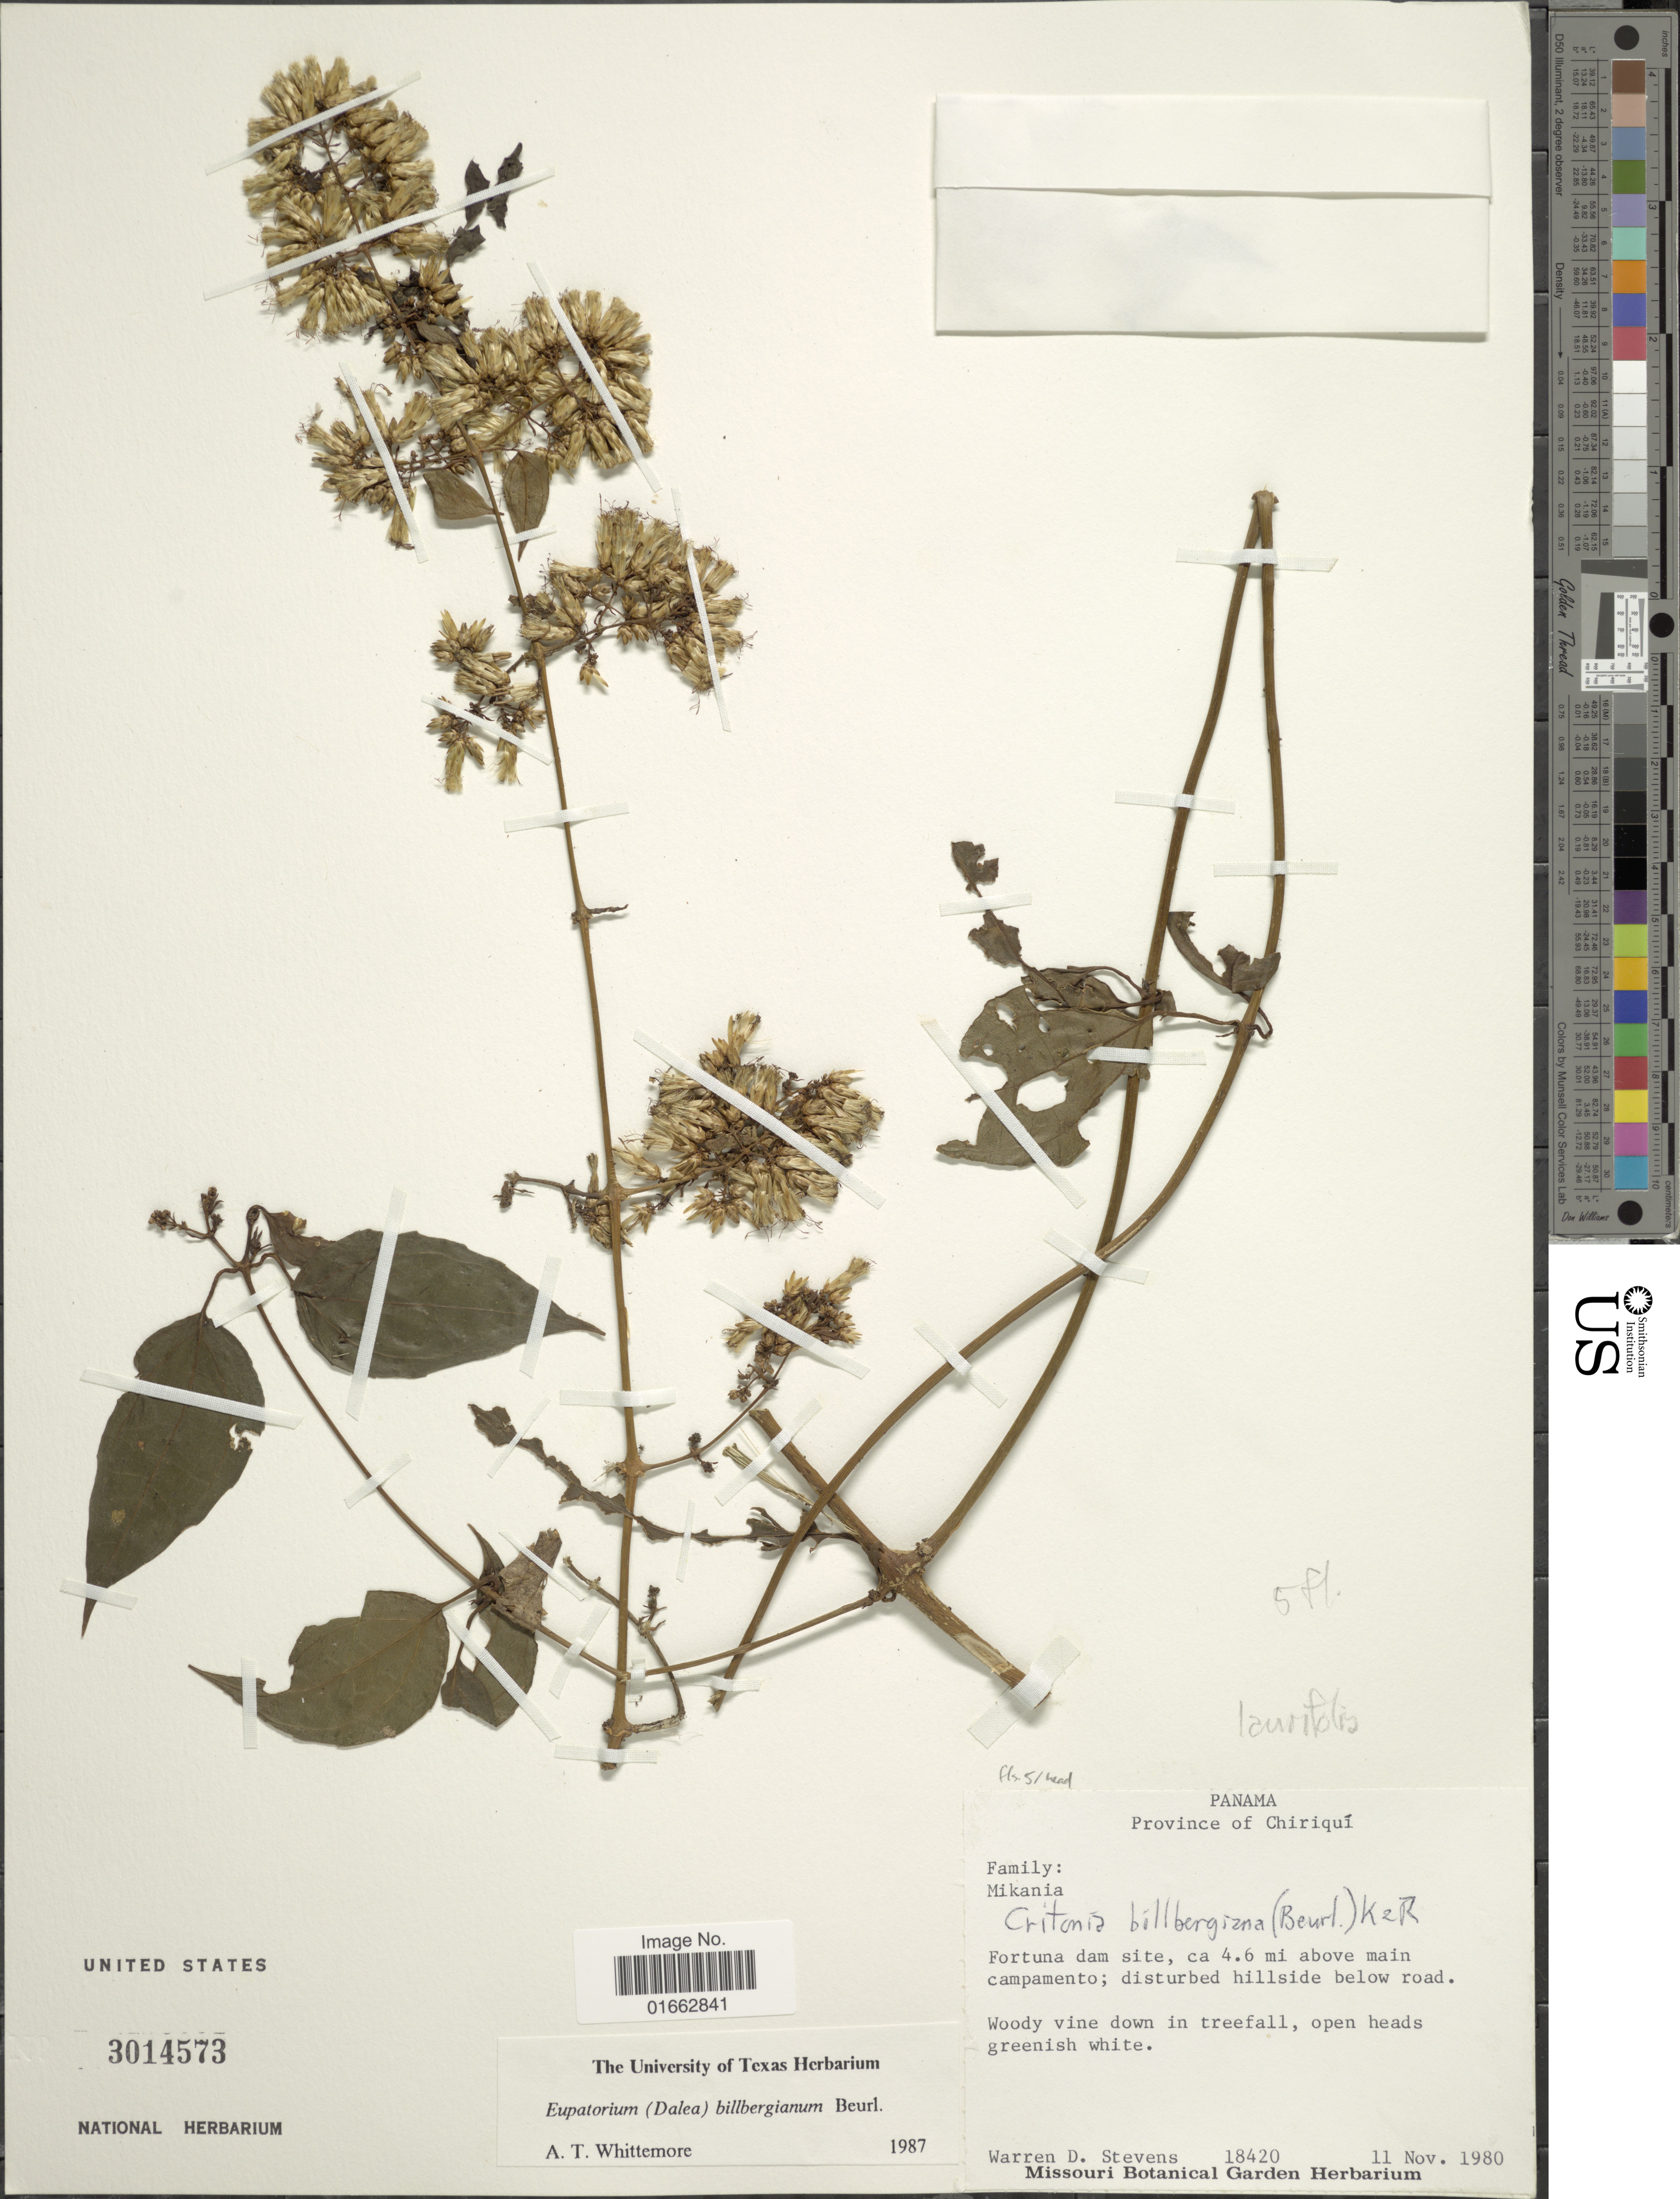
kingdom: Plantae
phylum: Tracheophyta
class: Magnoliopsida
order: Asterales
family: Asteraceae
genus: Critonia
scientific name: Critonia laurifolia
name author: (B.L. Rob.) R.M. King & H. Rob.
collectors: W. D. Stevens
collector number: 18420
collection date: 1980-11-11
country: Panama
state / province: Chiriqui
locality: Fortuna dam site, ca. 4.6 mi above main campamento; disturbed hillside below road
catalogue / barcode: US 3014573